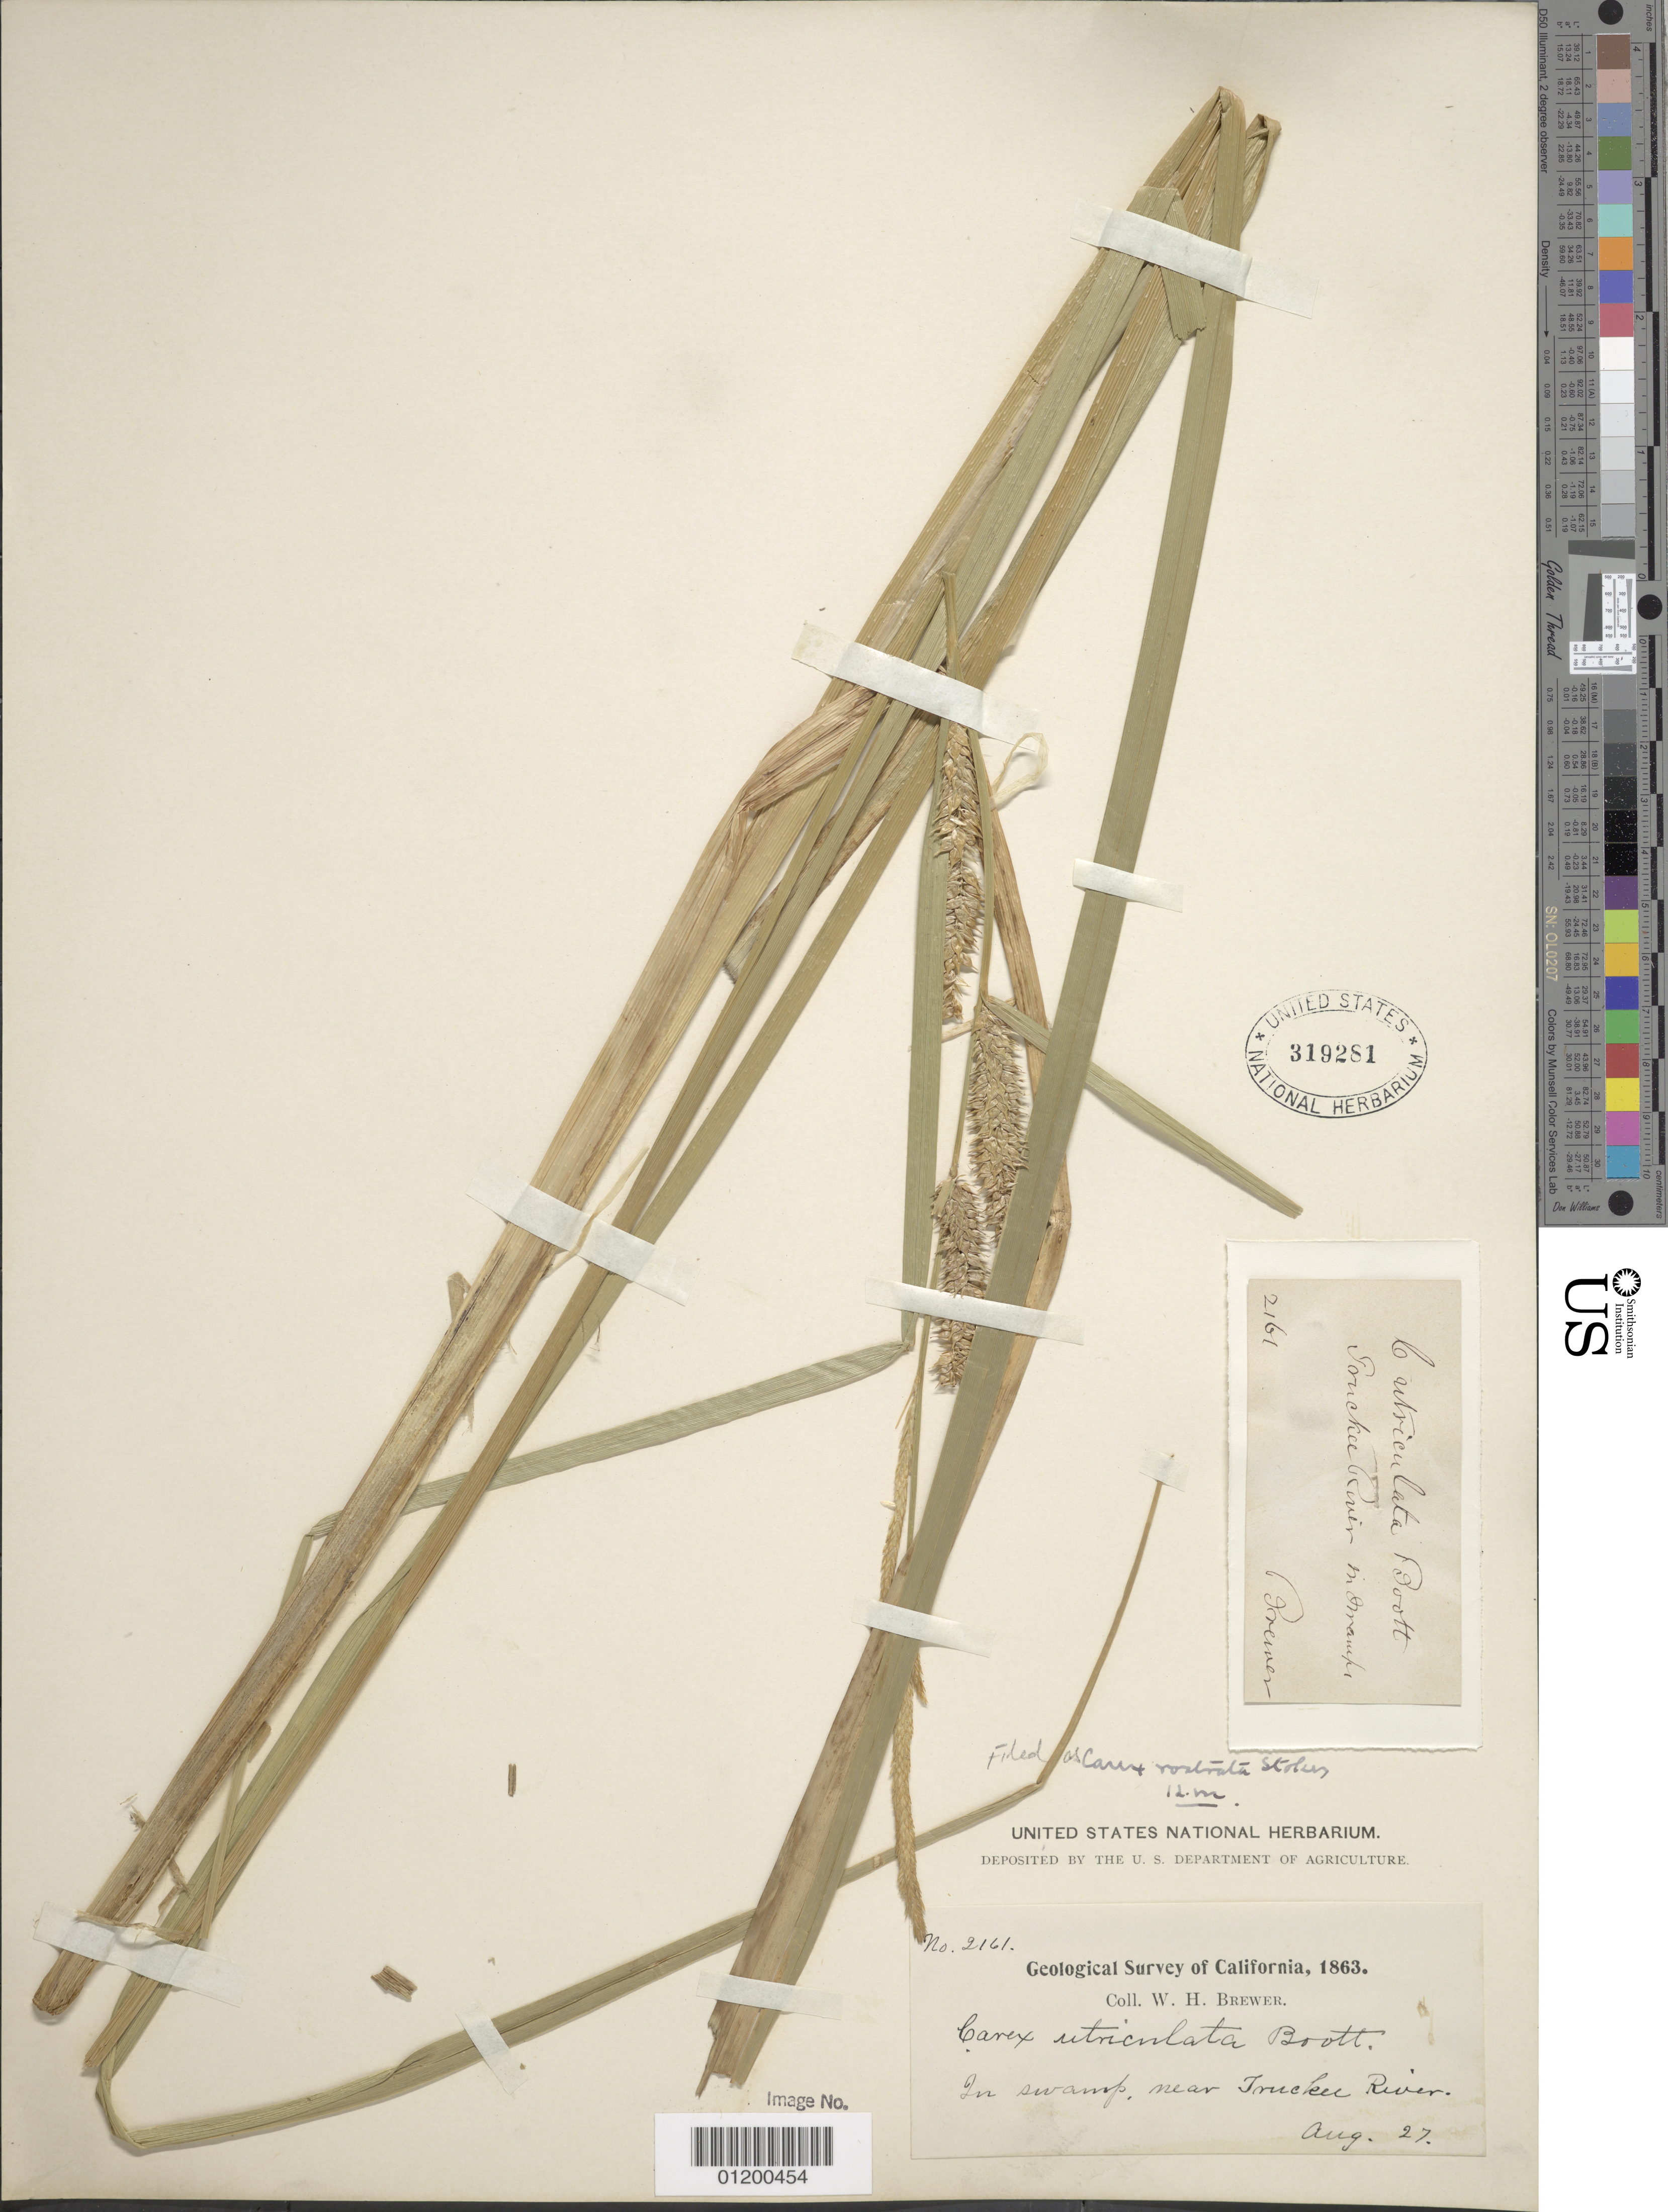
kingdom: Plantae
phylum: Tracheophyta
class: Liliopsida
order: Poales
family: Cyperaceae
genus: Carex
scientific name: Carex rostrata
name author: Stokes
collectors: W. H. Brewer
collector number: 2161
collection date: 1863-08-27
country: United States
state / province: California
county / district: Nevada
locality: In swamp, near Truckee River.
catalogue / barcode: US 319281